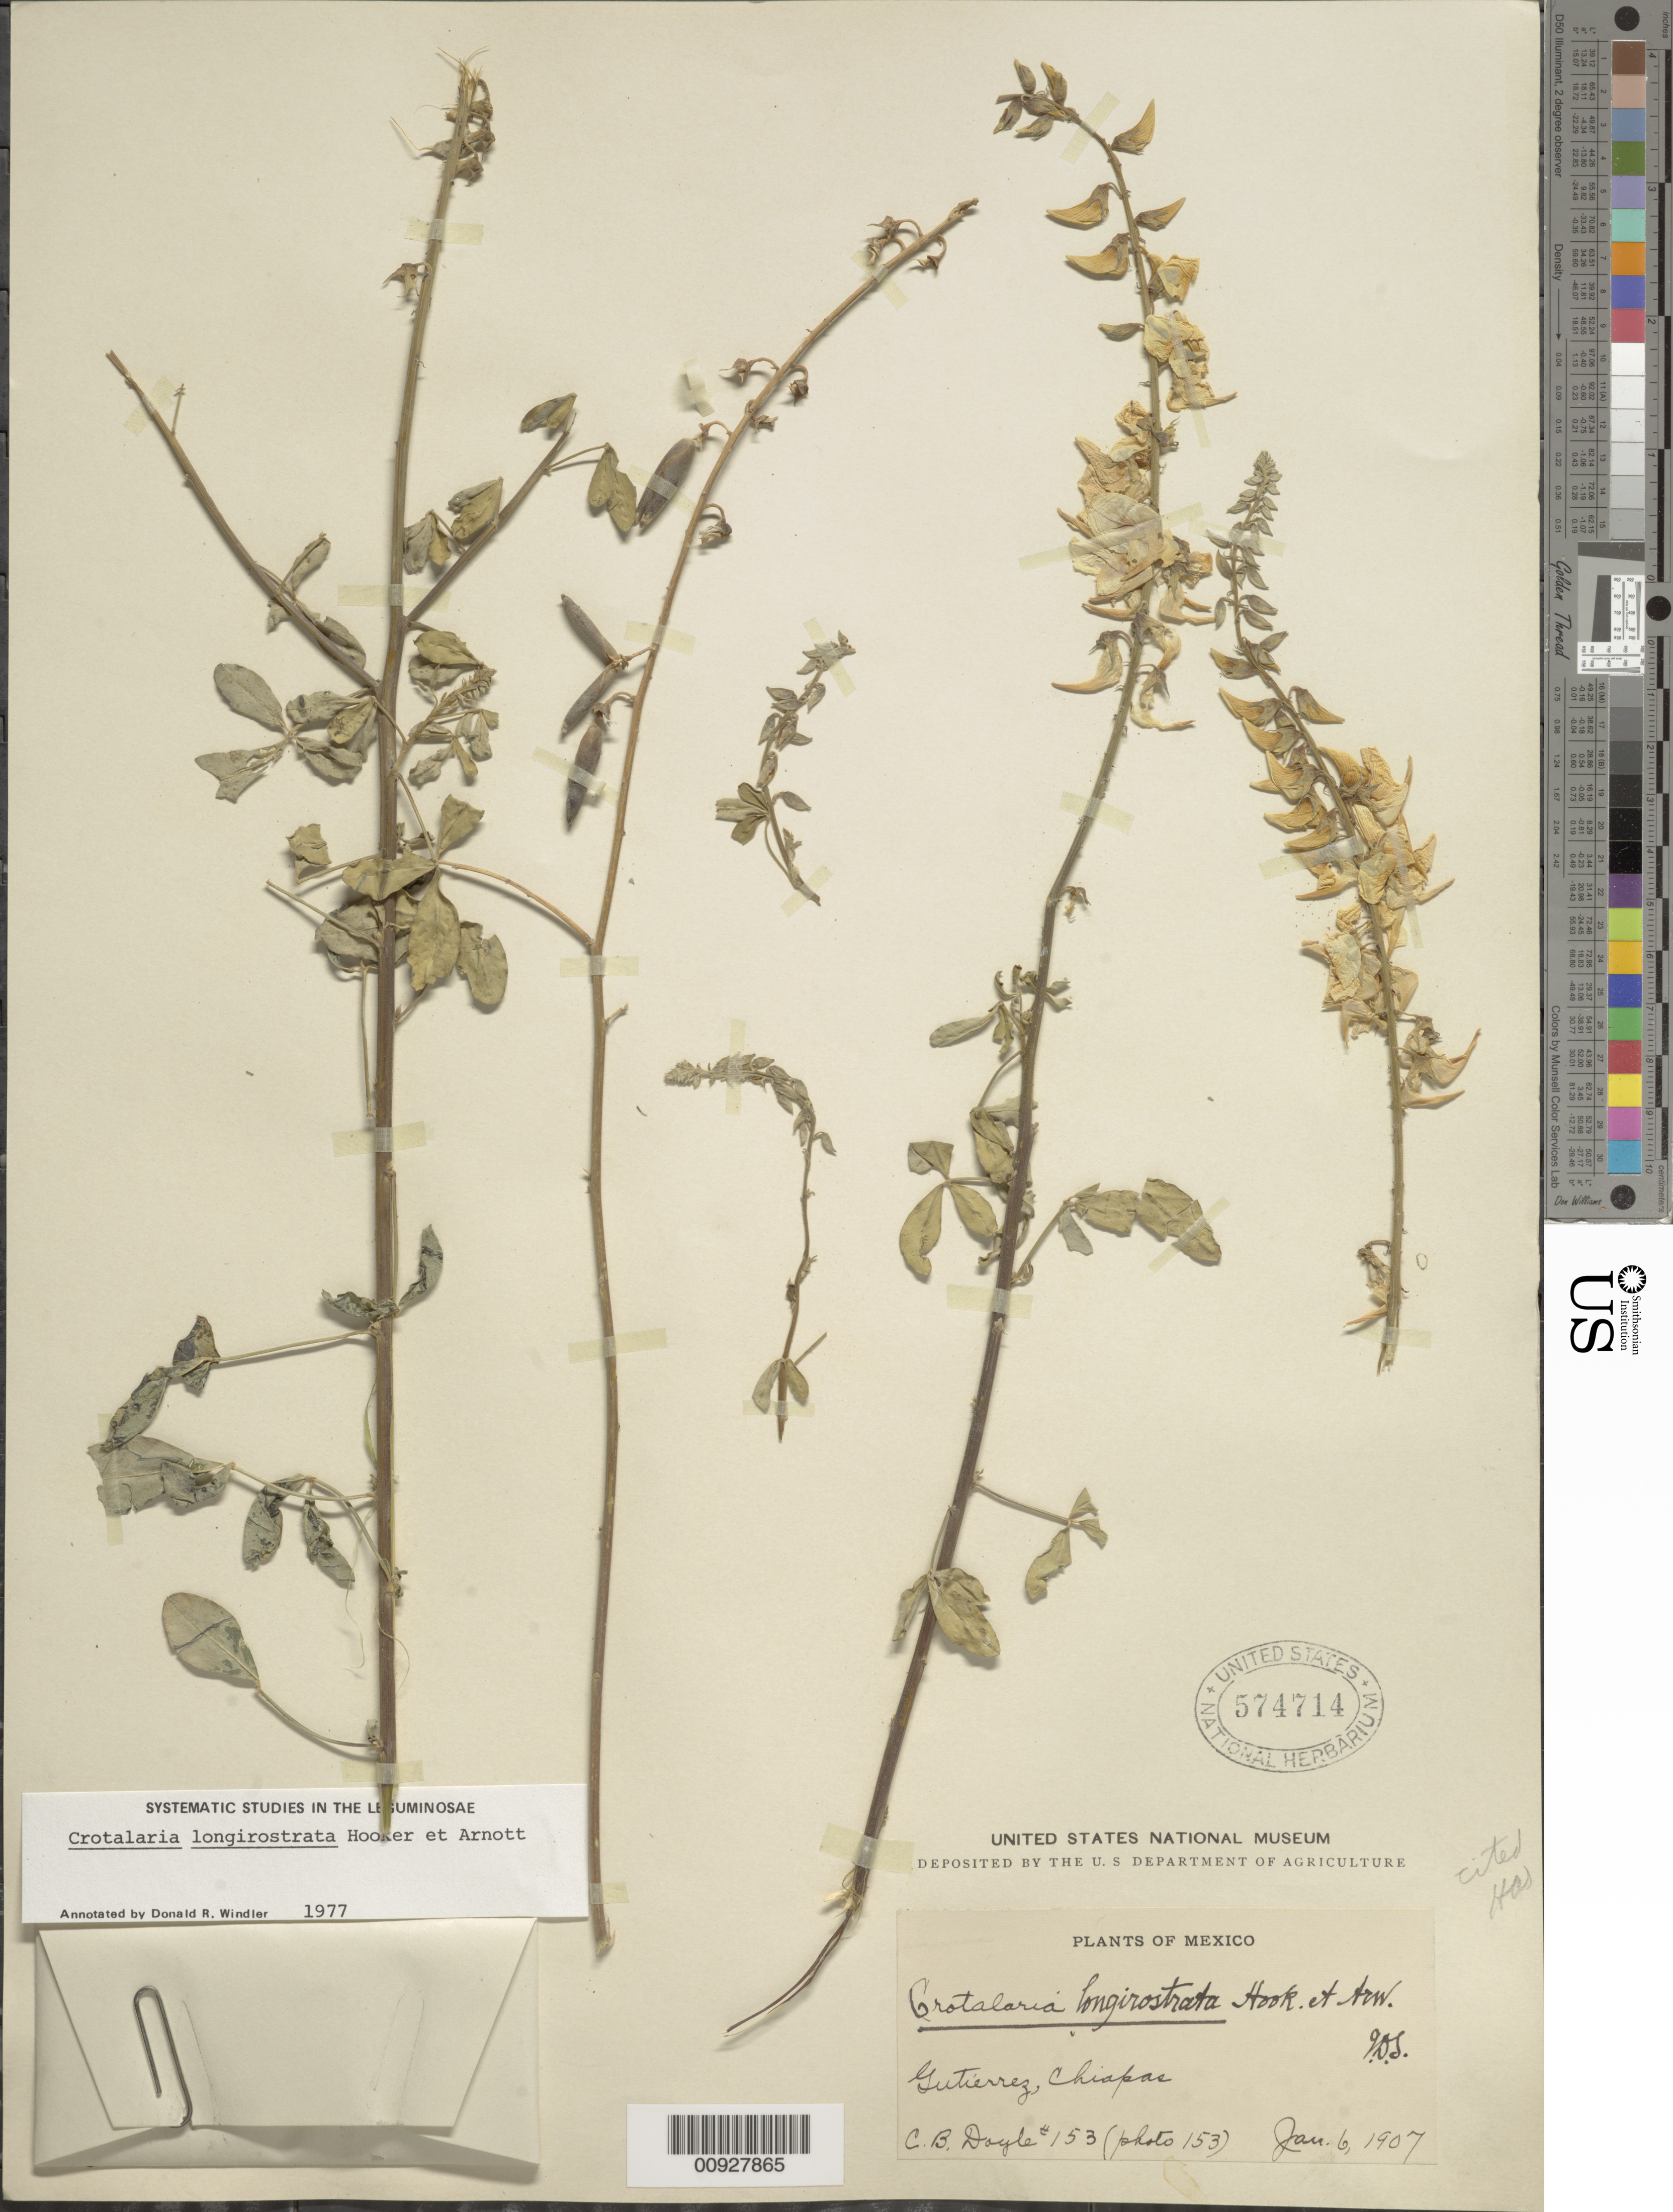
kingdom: Plantae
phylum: Tracheophyta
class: Magnoliopsida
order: Fabales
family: Fabaceae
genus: Crotalaria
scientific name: Crotalaria longirostrata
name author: Hook. & Arn.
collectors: C. Doyle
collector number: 153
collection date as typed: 06 Jan 1907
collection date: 1907-01-06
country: Mexico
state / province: Chiapas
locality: Gutiérrez, Chiapas.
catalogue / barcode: US 574714